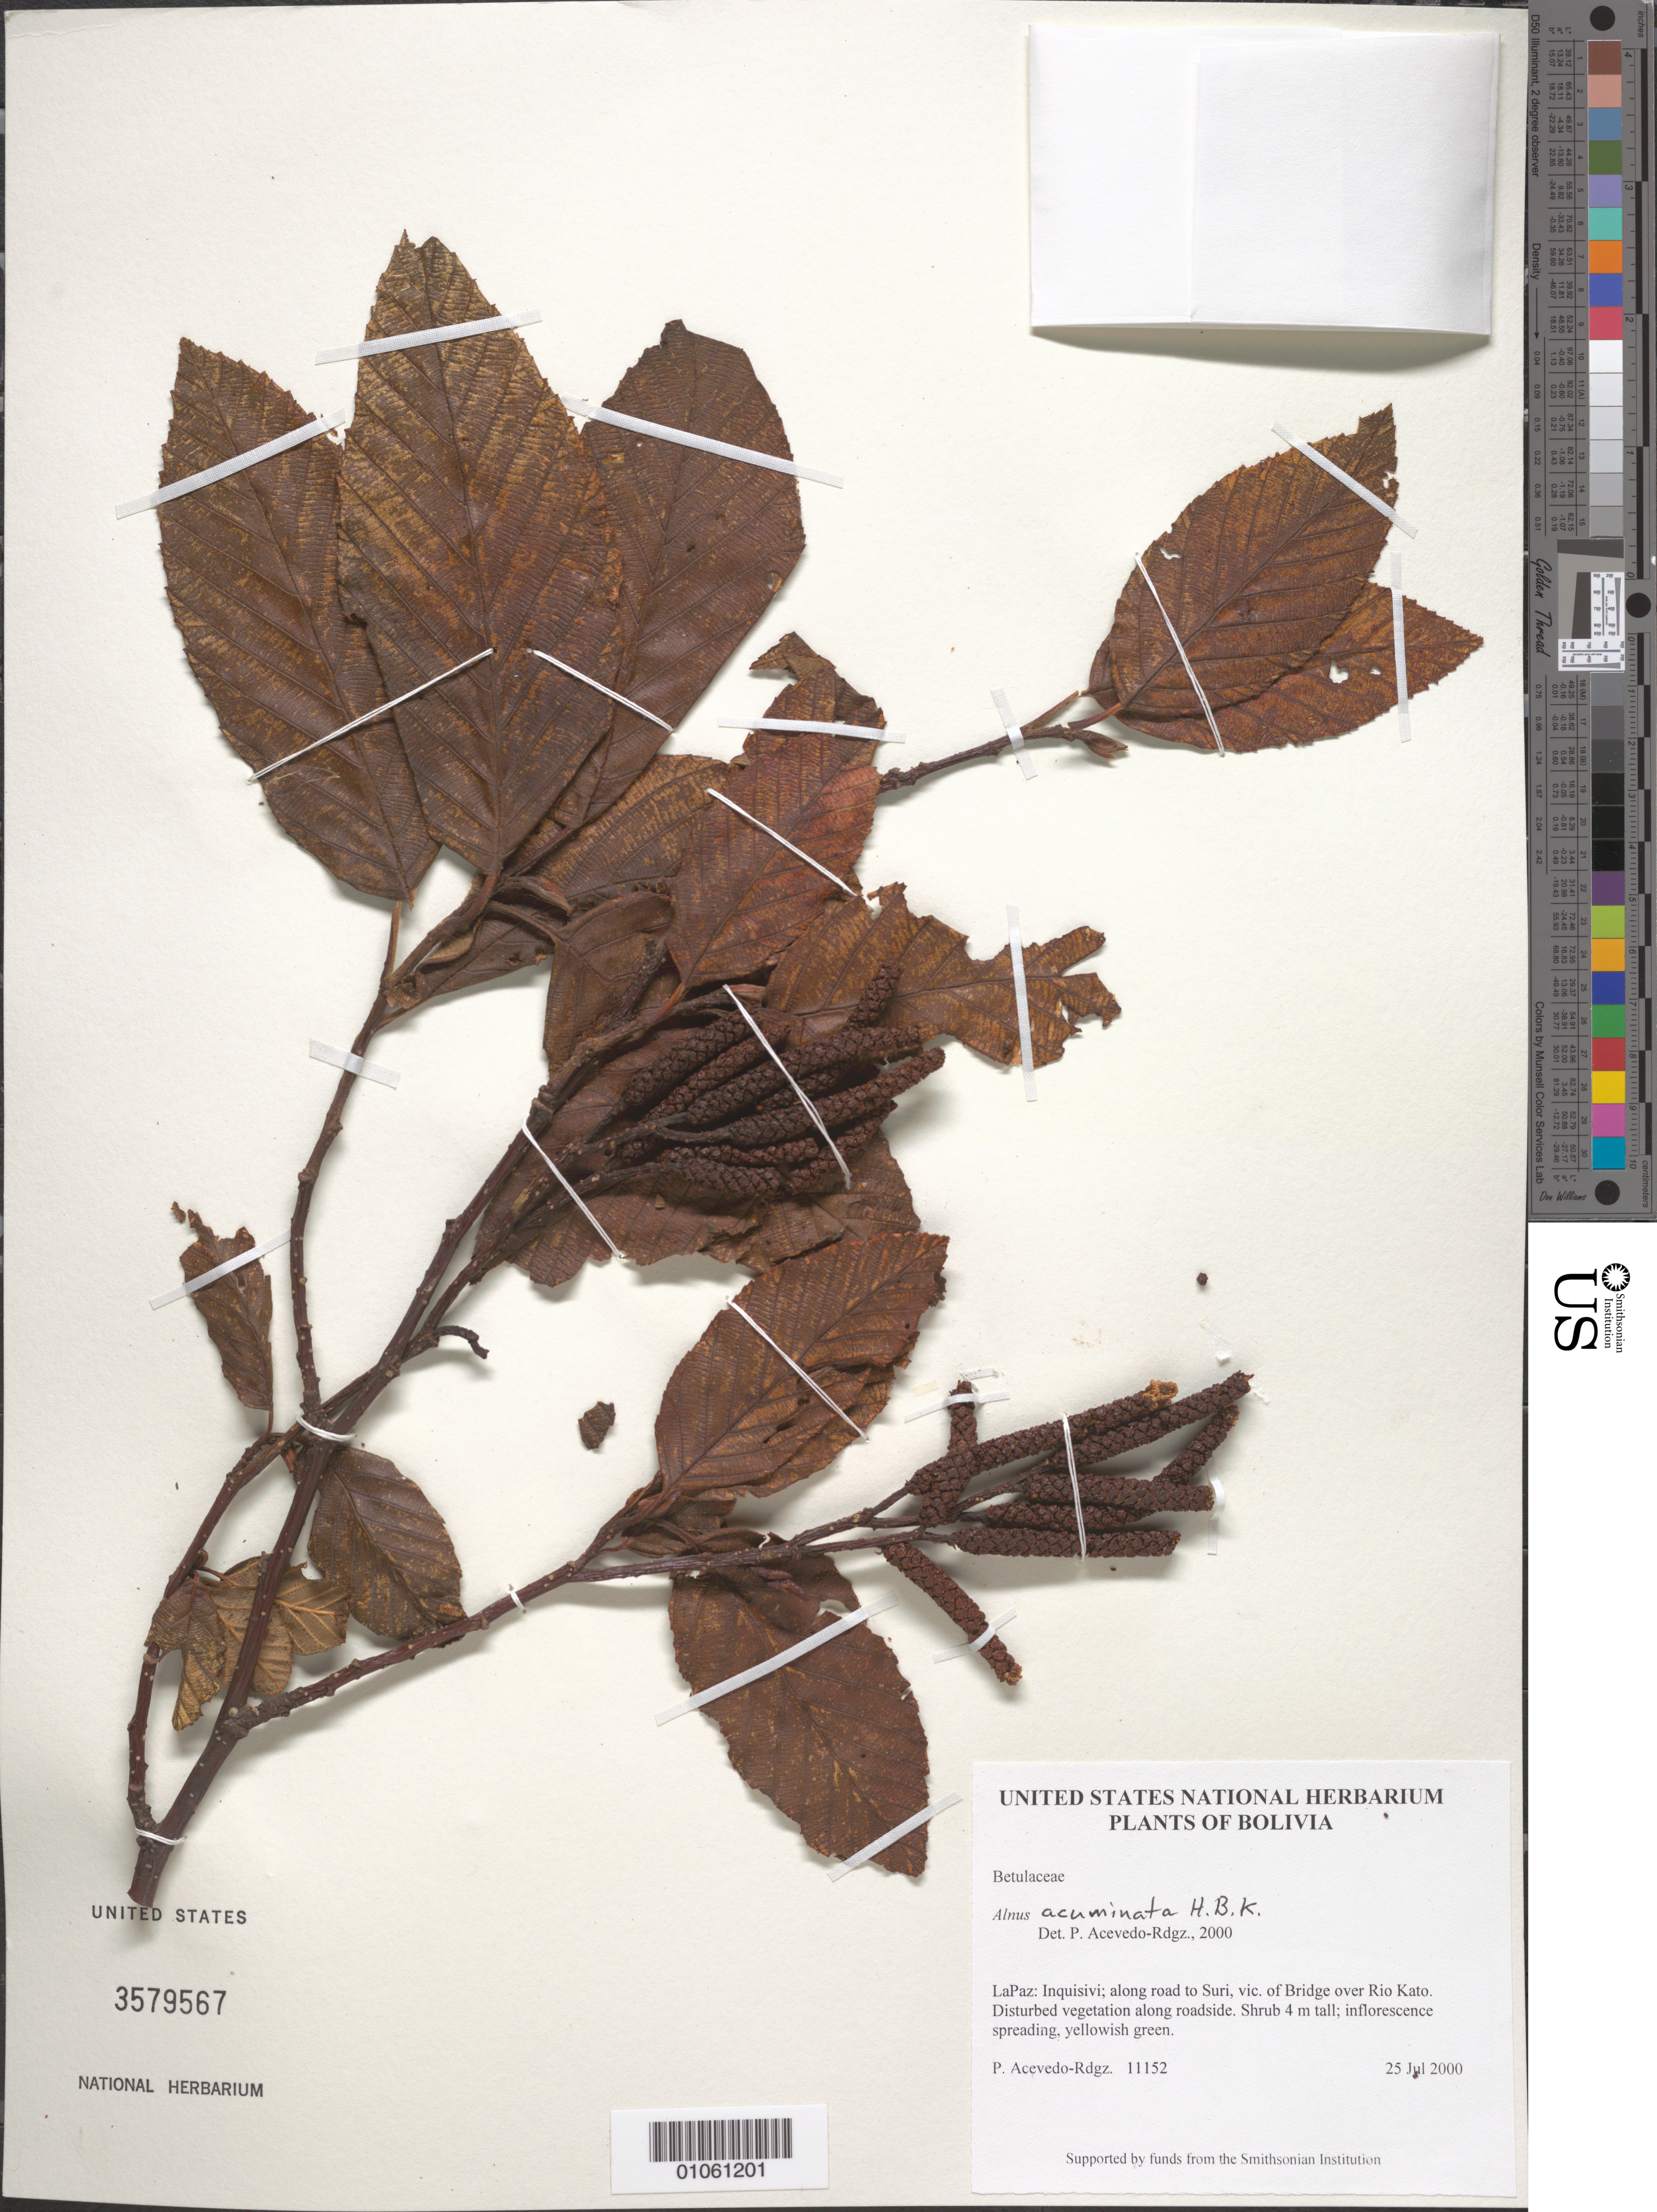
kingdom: Plantae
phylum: Tracheophyta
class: Magnoliopsida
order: Fagales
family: Betulaceae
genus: Alnus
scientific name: Alnus acuminata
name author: Kunth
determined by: Acevedo-Rodríguez, P., (BOT), Smithsonian Institution - National Museum of Natural History (UNITED STATES)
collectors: P. Acevedo-Rodr.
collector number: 11152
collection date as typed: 25 Jul 2000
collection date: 2000-07-25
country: Bolivia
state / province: La Paz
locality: LaPaz: Inquisivi; along road to Suri, vic. of Bridge over Rio Kato.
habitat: Disturbed vegetation along roadside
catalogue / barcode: US 3579567